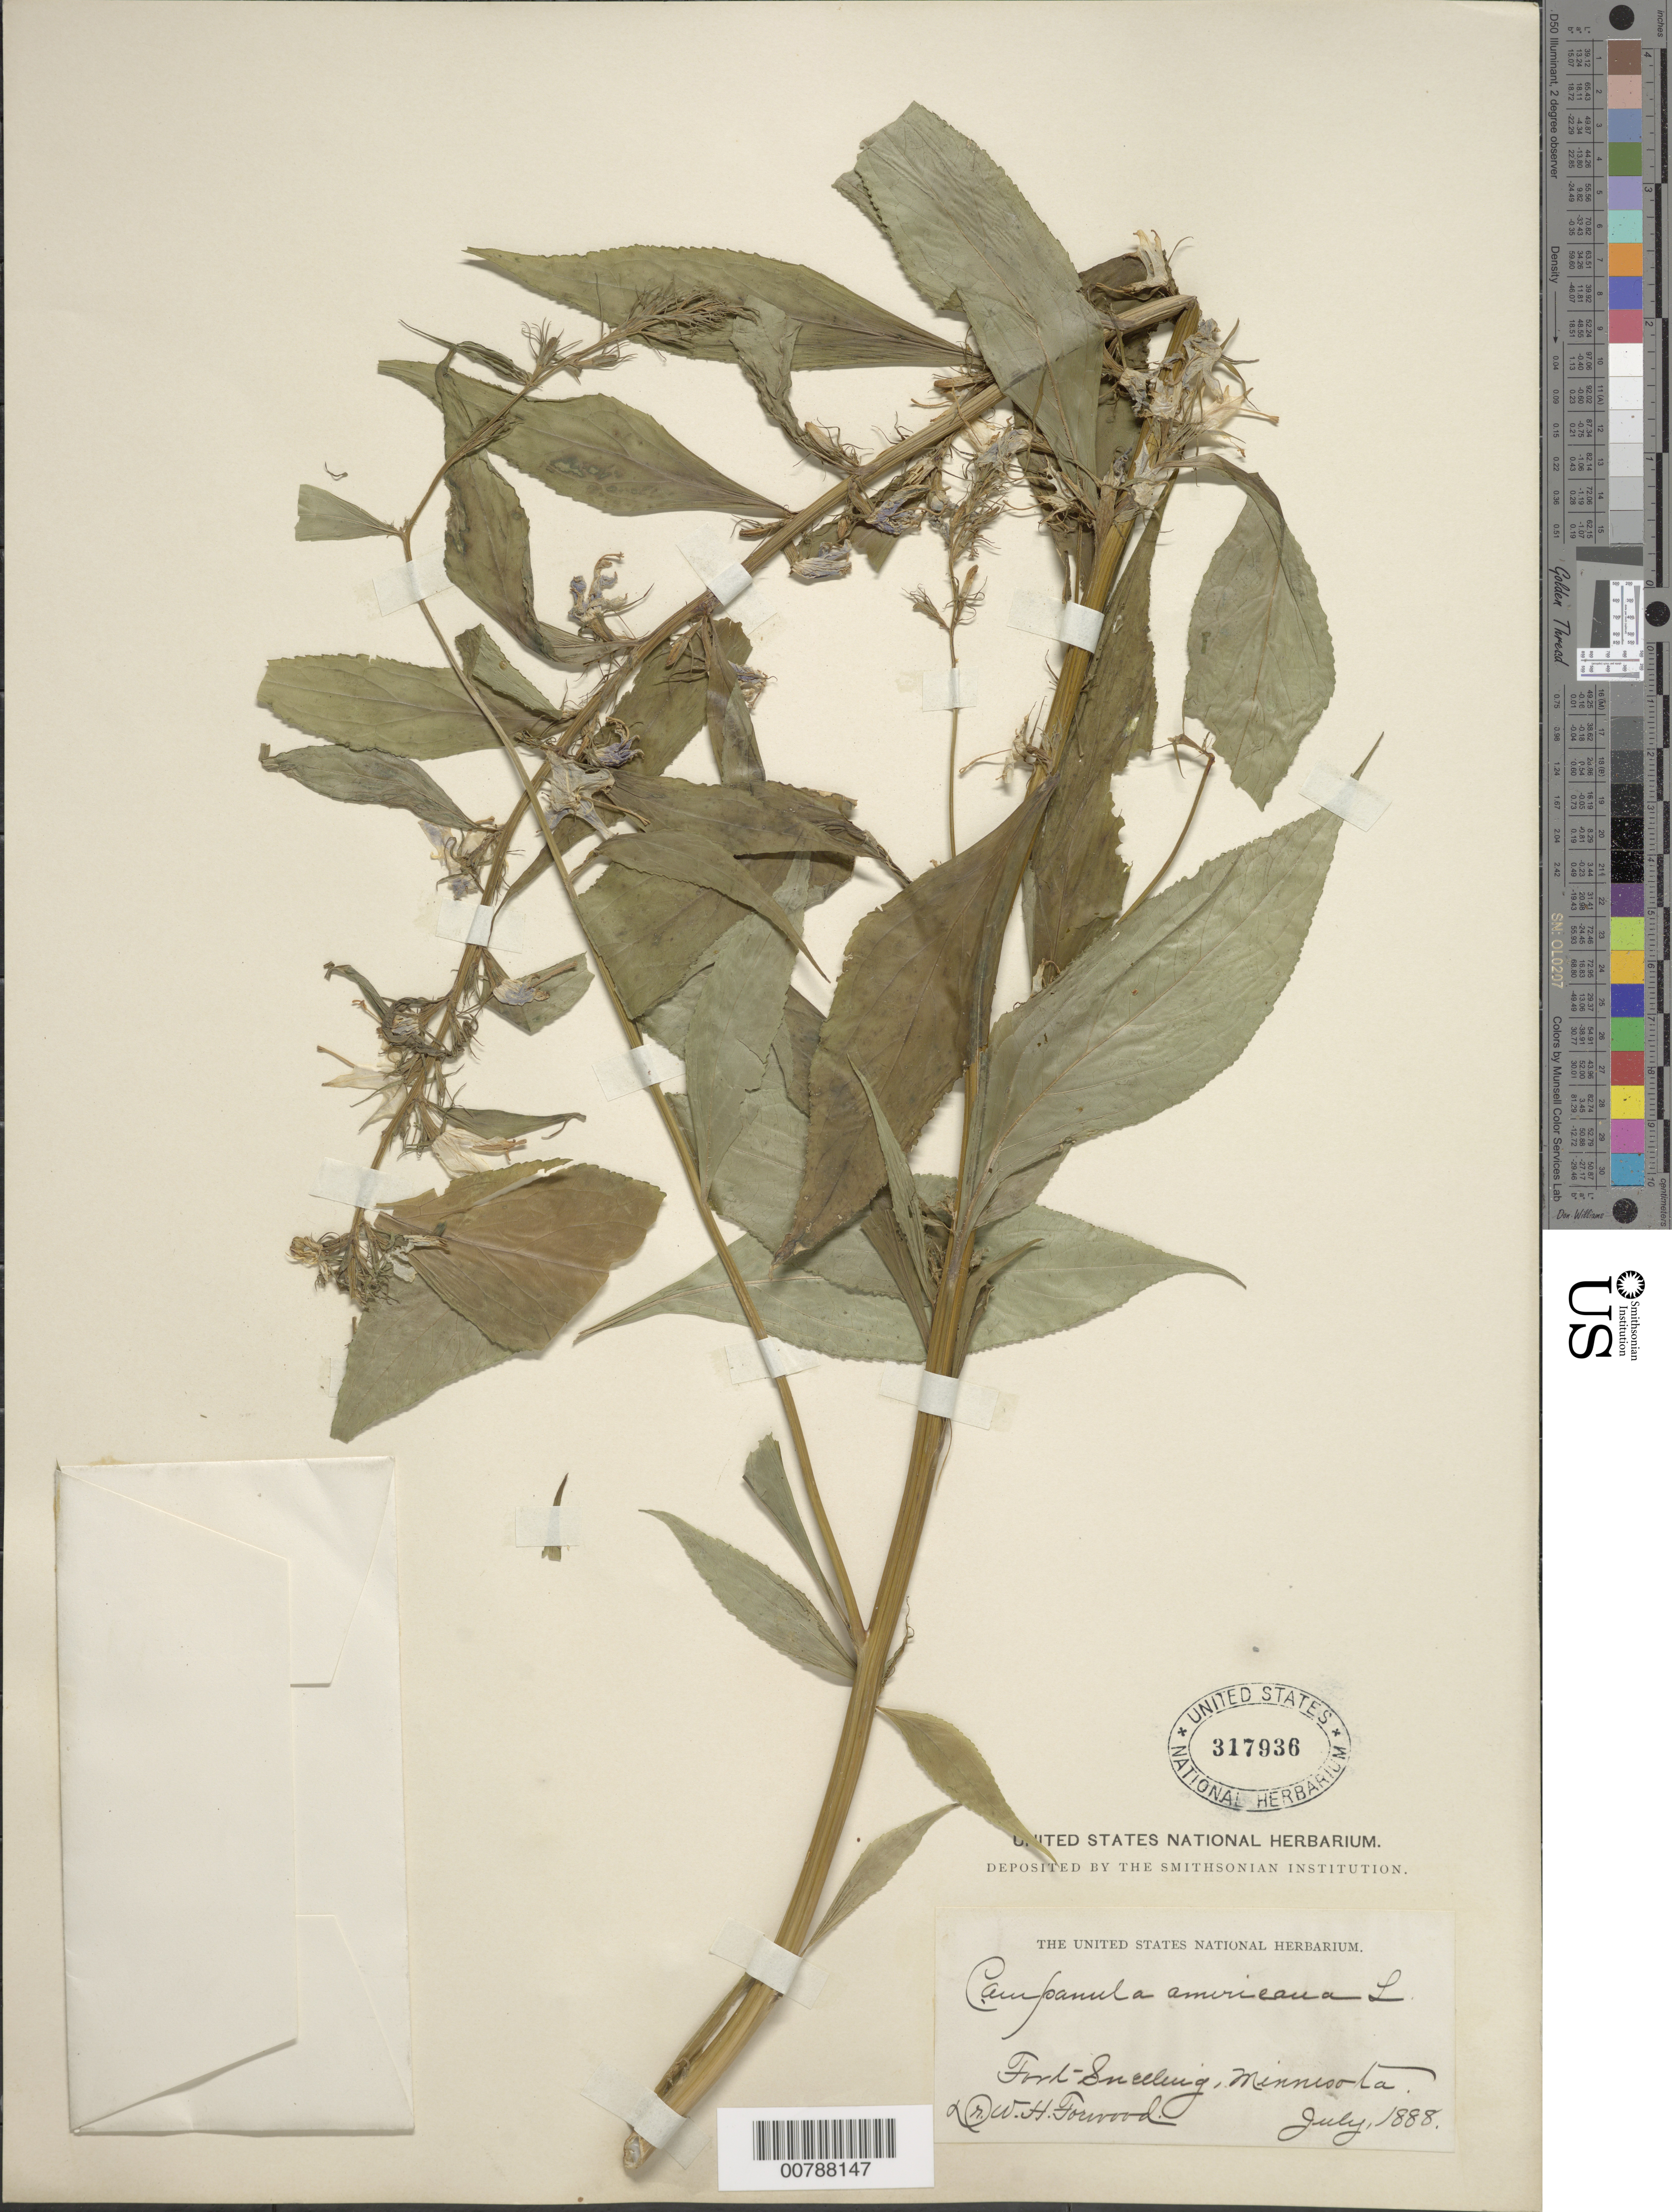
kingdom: Plantae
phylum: Tracheophyta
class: Magnoliopsida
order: Asterales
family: Campanulaceae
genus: Campanula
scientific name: Campanula americana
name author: L.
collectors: W. Forwood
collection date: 1888-07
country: United States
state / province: Minnesota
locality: Fort Snelling.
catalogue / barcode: US 317936